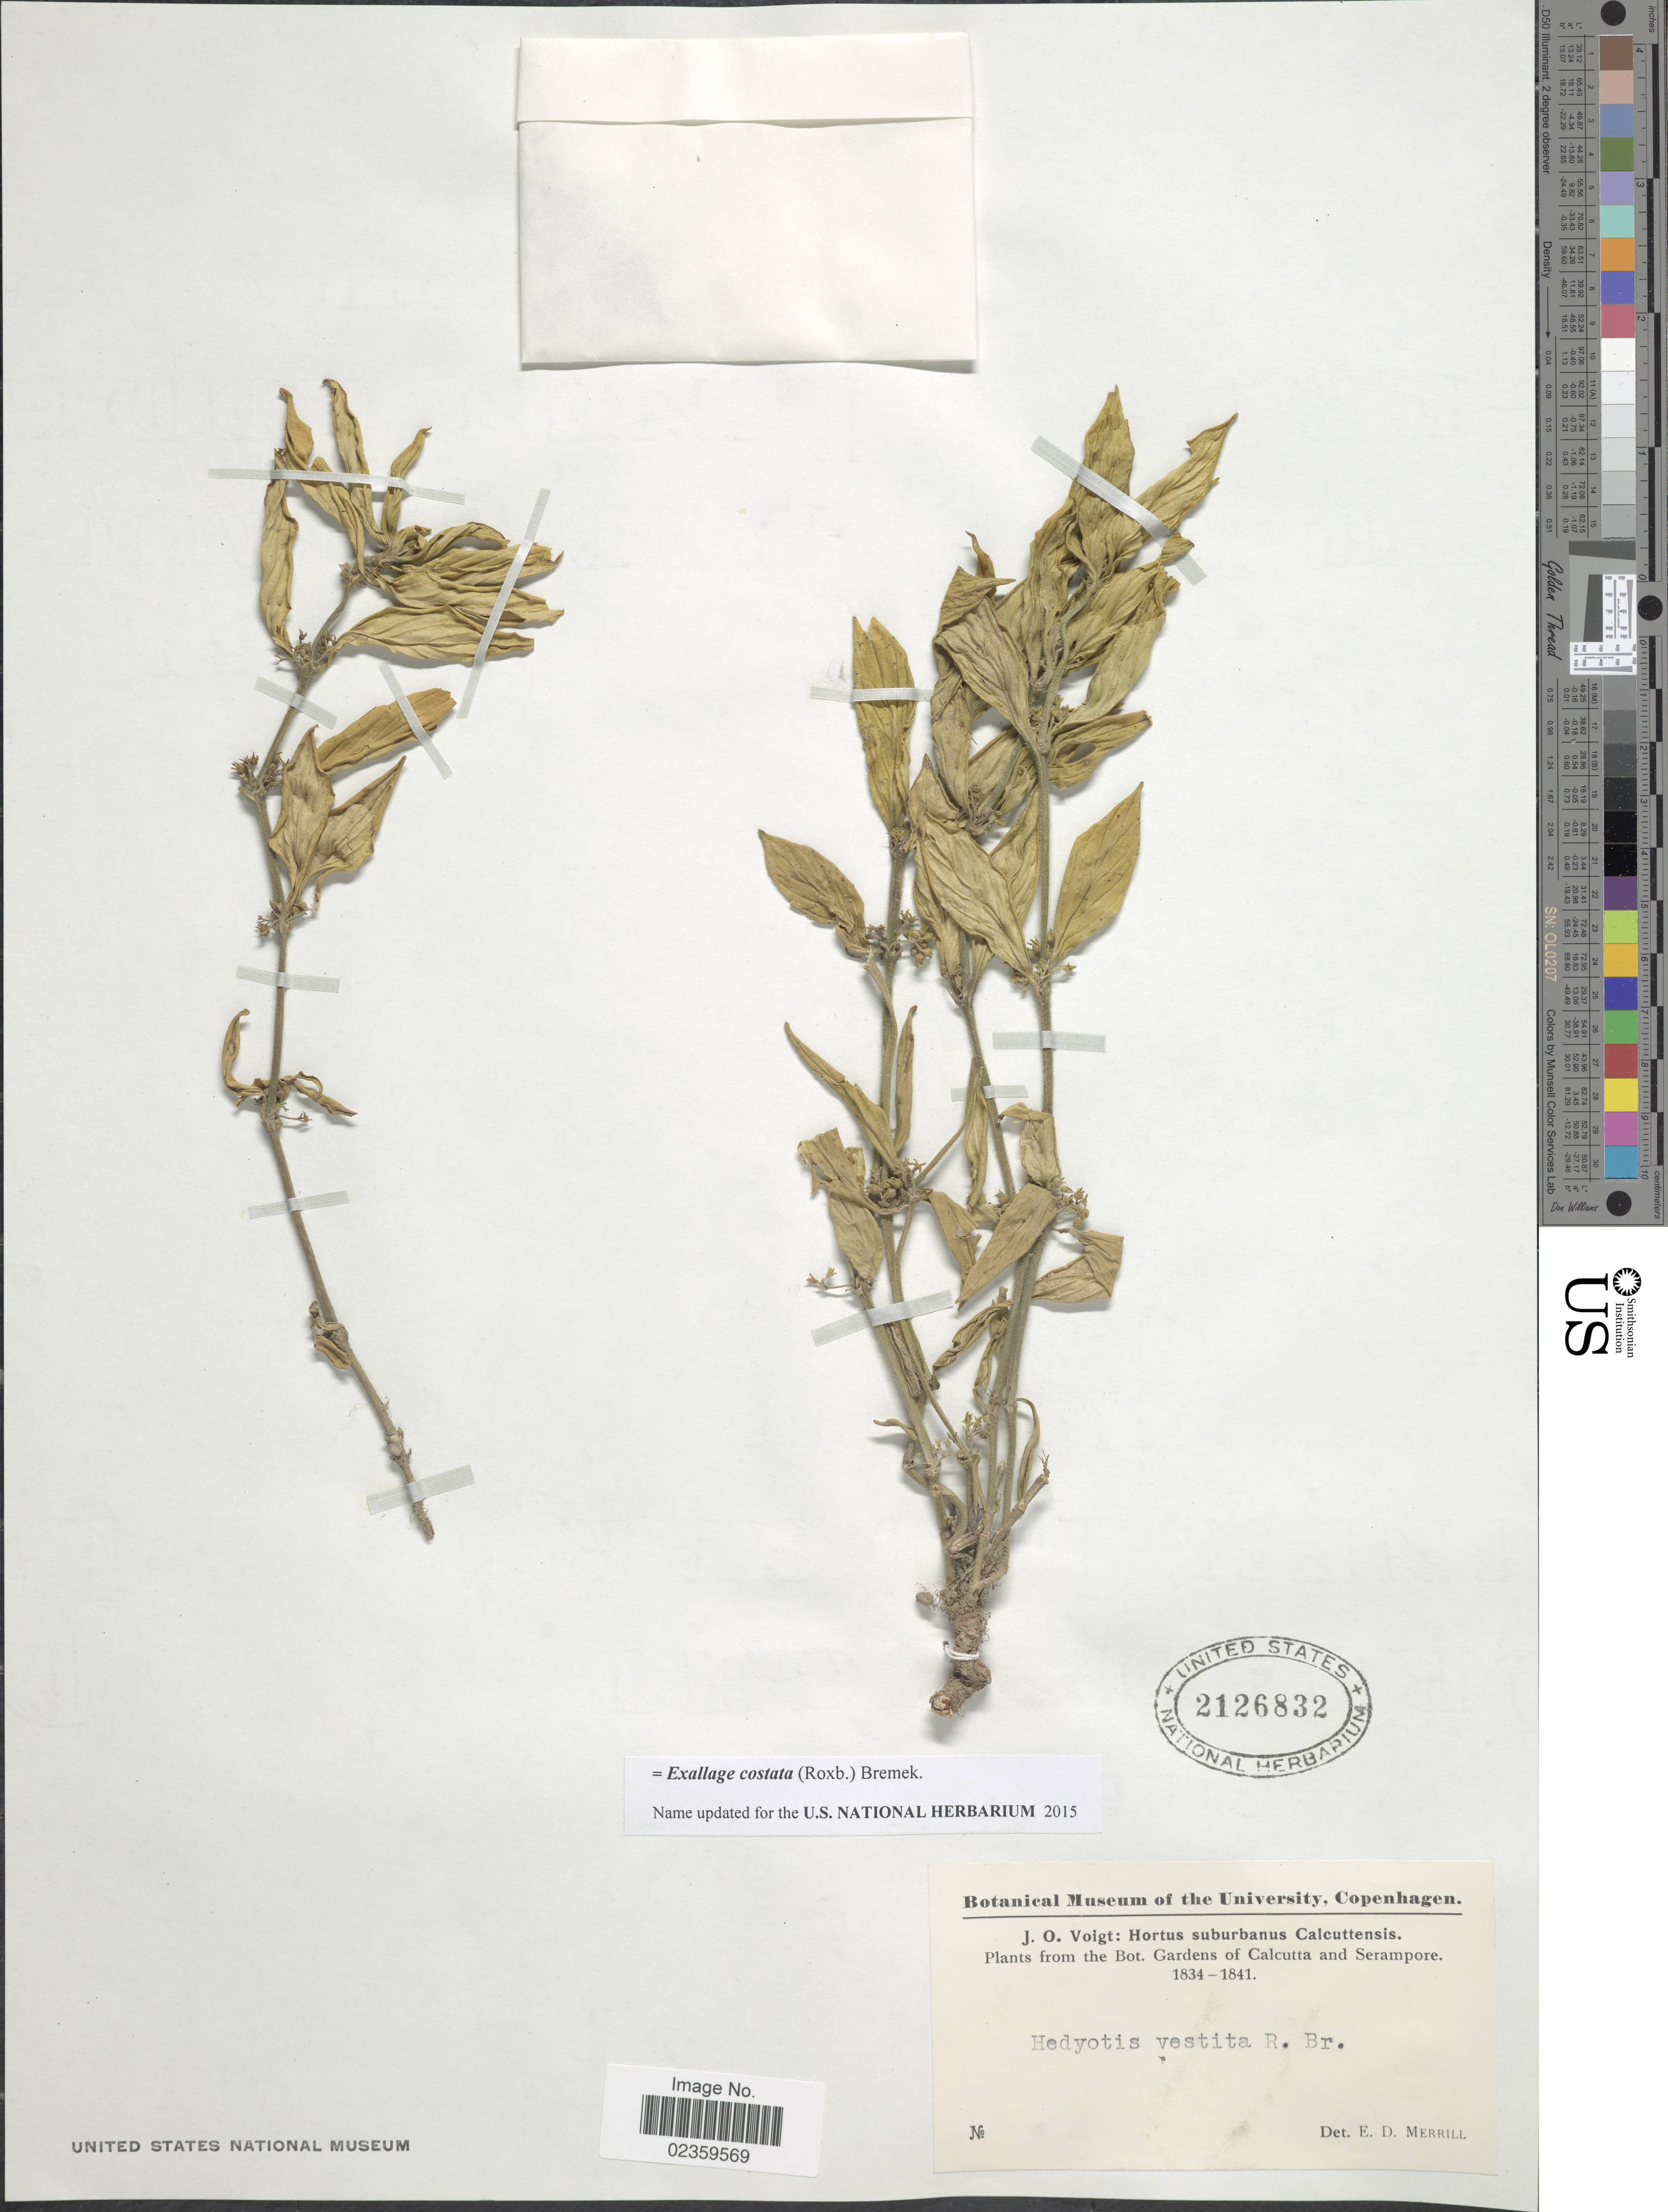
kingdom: Plantae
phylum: Tracheophyta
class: Magnoliopsida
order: Gentianales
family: Rubiaceae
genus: Exallage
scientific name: Exallage costata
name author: (Roxb.) Bremek.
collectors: J. O. Voigt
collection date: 1834/1841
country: India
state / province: West Bengal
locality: The Bot. Gardens of Calcutta and Serampore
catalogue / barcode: US 2126832